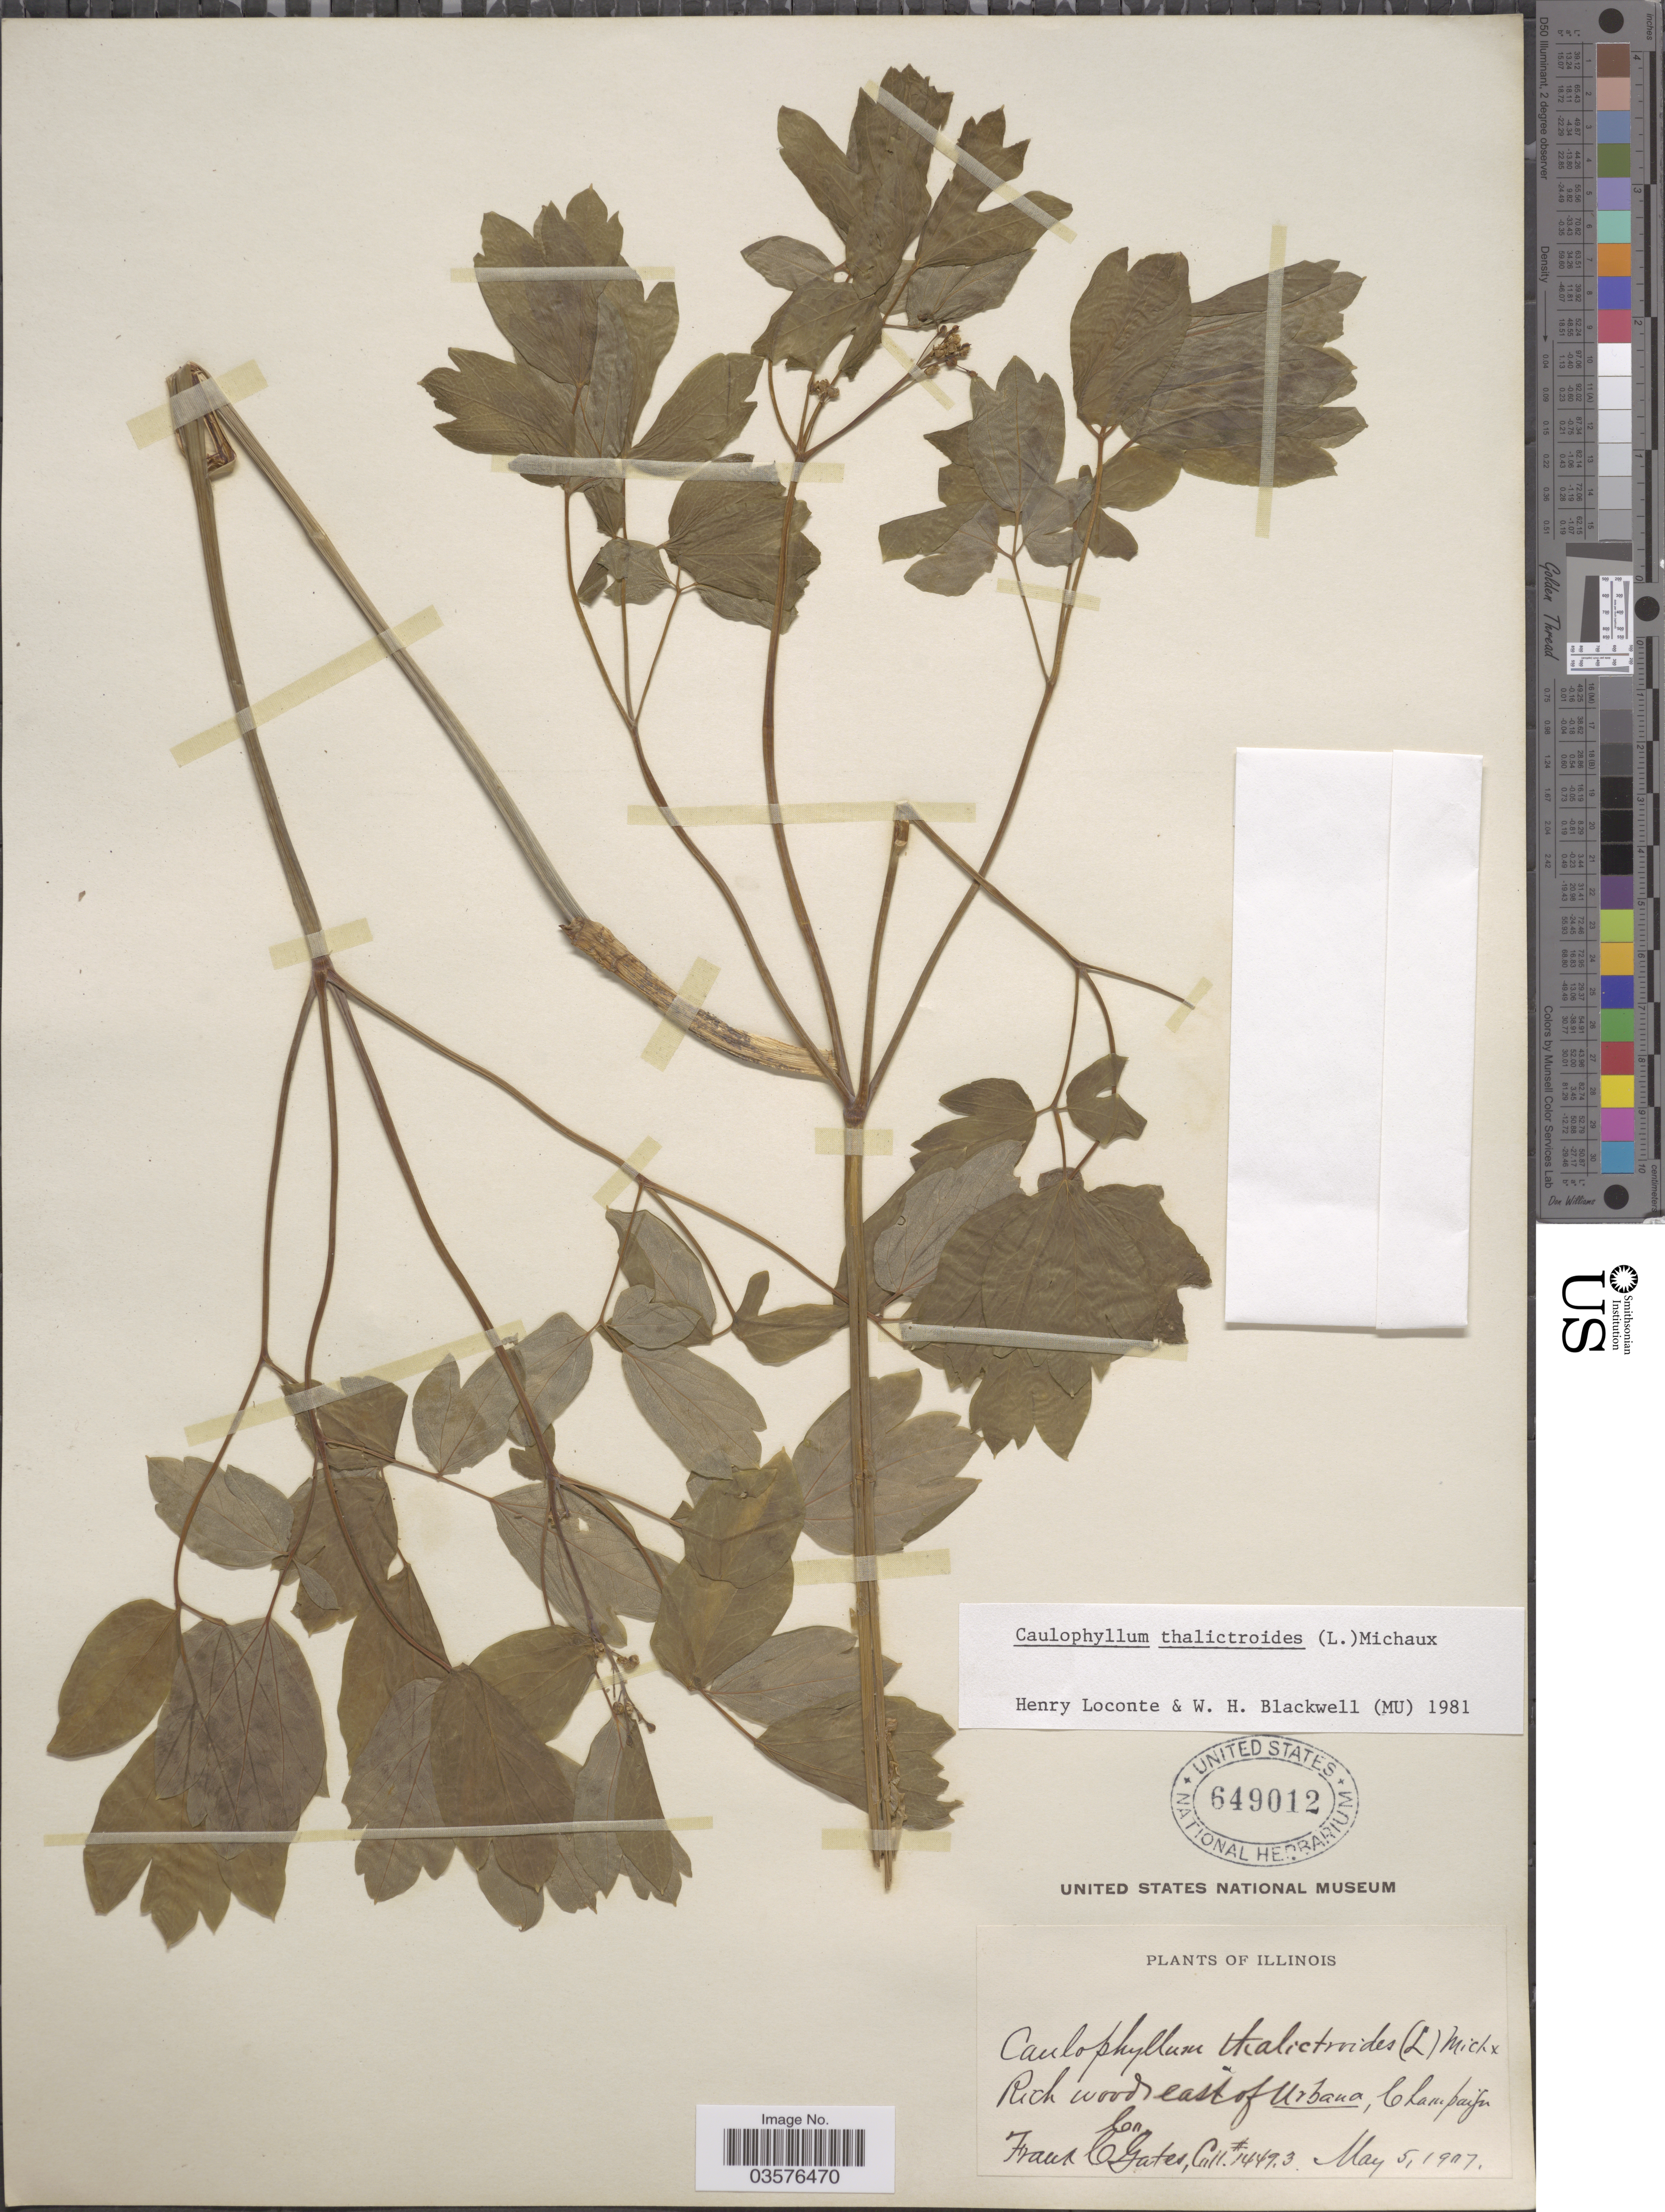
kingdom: Plantae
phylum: Tracheophyta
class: Magnoliopsida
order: Ranunculales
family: Berberidaceae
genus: Caulophyllum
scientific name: Caulophyllum thalictroides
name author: (L.) Michx.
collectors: F. C. Gates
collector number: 14493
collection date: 1907-05-05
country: United States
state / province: Illinois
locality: Rich woods east of Urbana, Champaign Co.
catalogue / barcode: US 649012